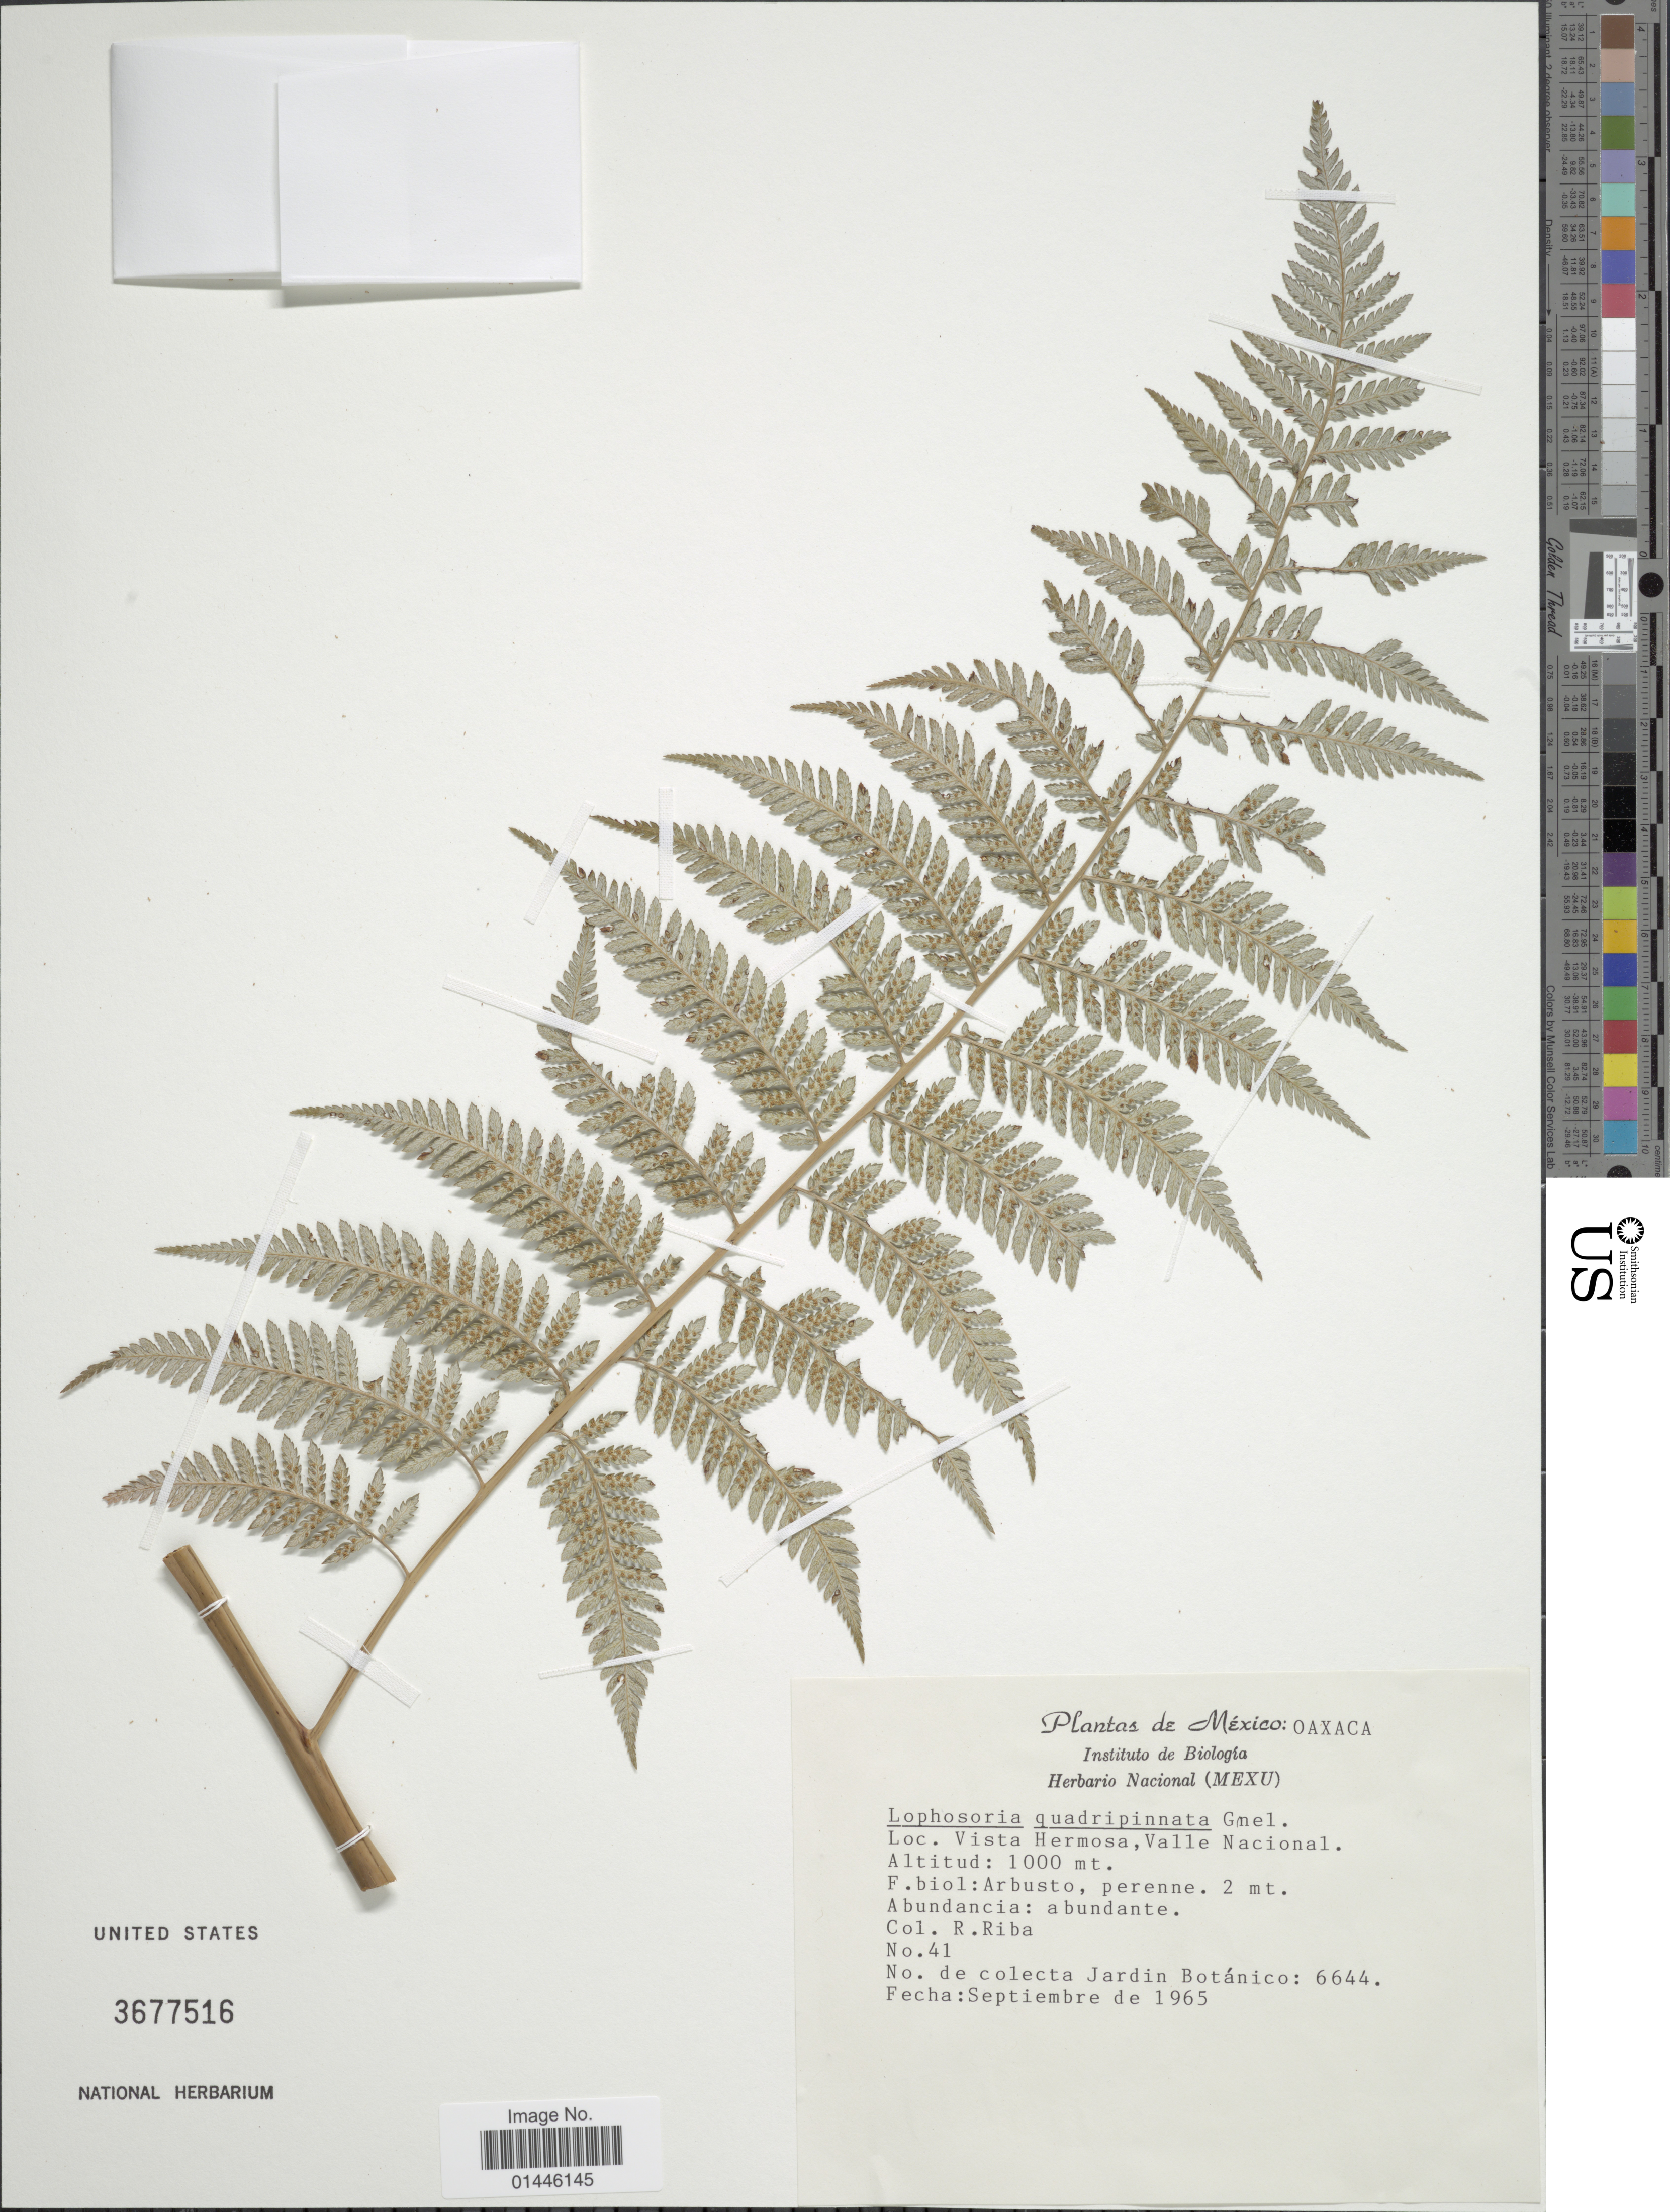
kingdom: Plantae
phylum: Tracheophyta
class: Polypodiopsida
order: Cyatheales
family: Dicksoniaceae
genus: Lophosoria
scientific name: Lophosoria quadripinnata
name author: (J.F. Gmel.) C. Chr.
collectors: R. Riba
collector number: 41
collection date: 1965-09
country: Mexico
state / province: Oaxaca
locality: Vista Hermosa, Valle Nacional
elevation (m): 1000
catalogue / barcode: US 3677516